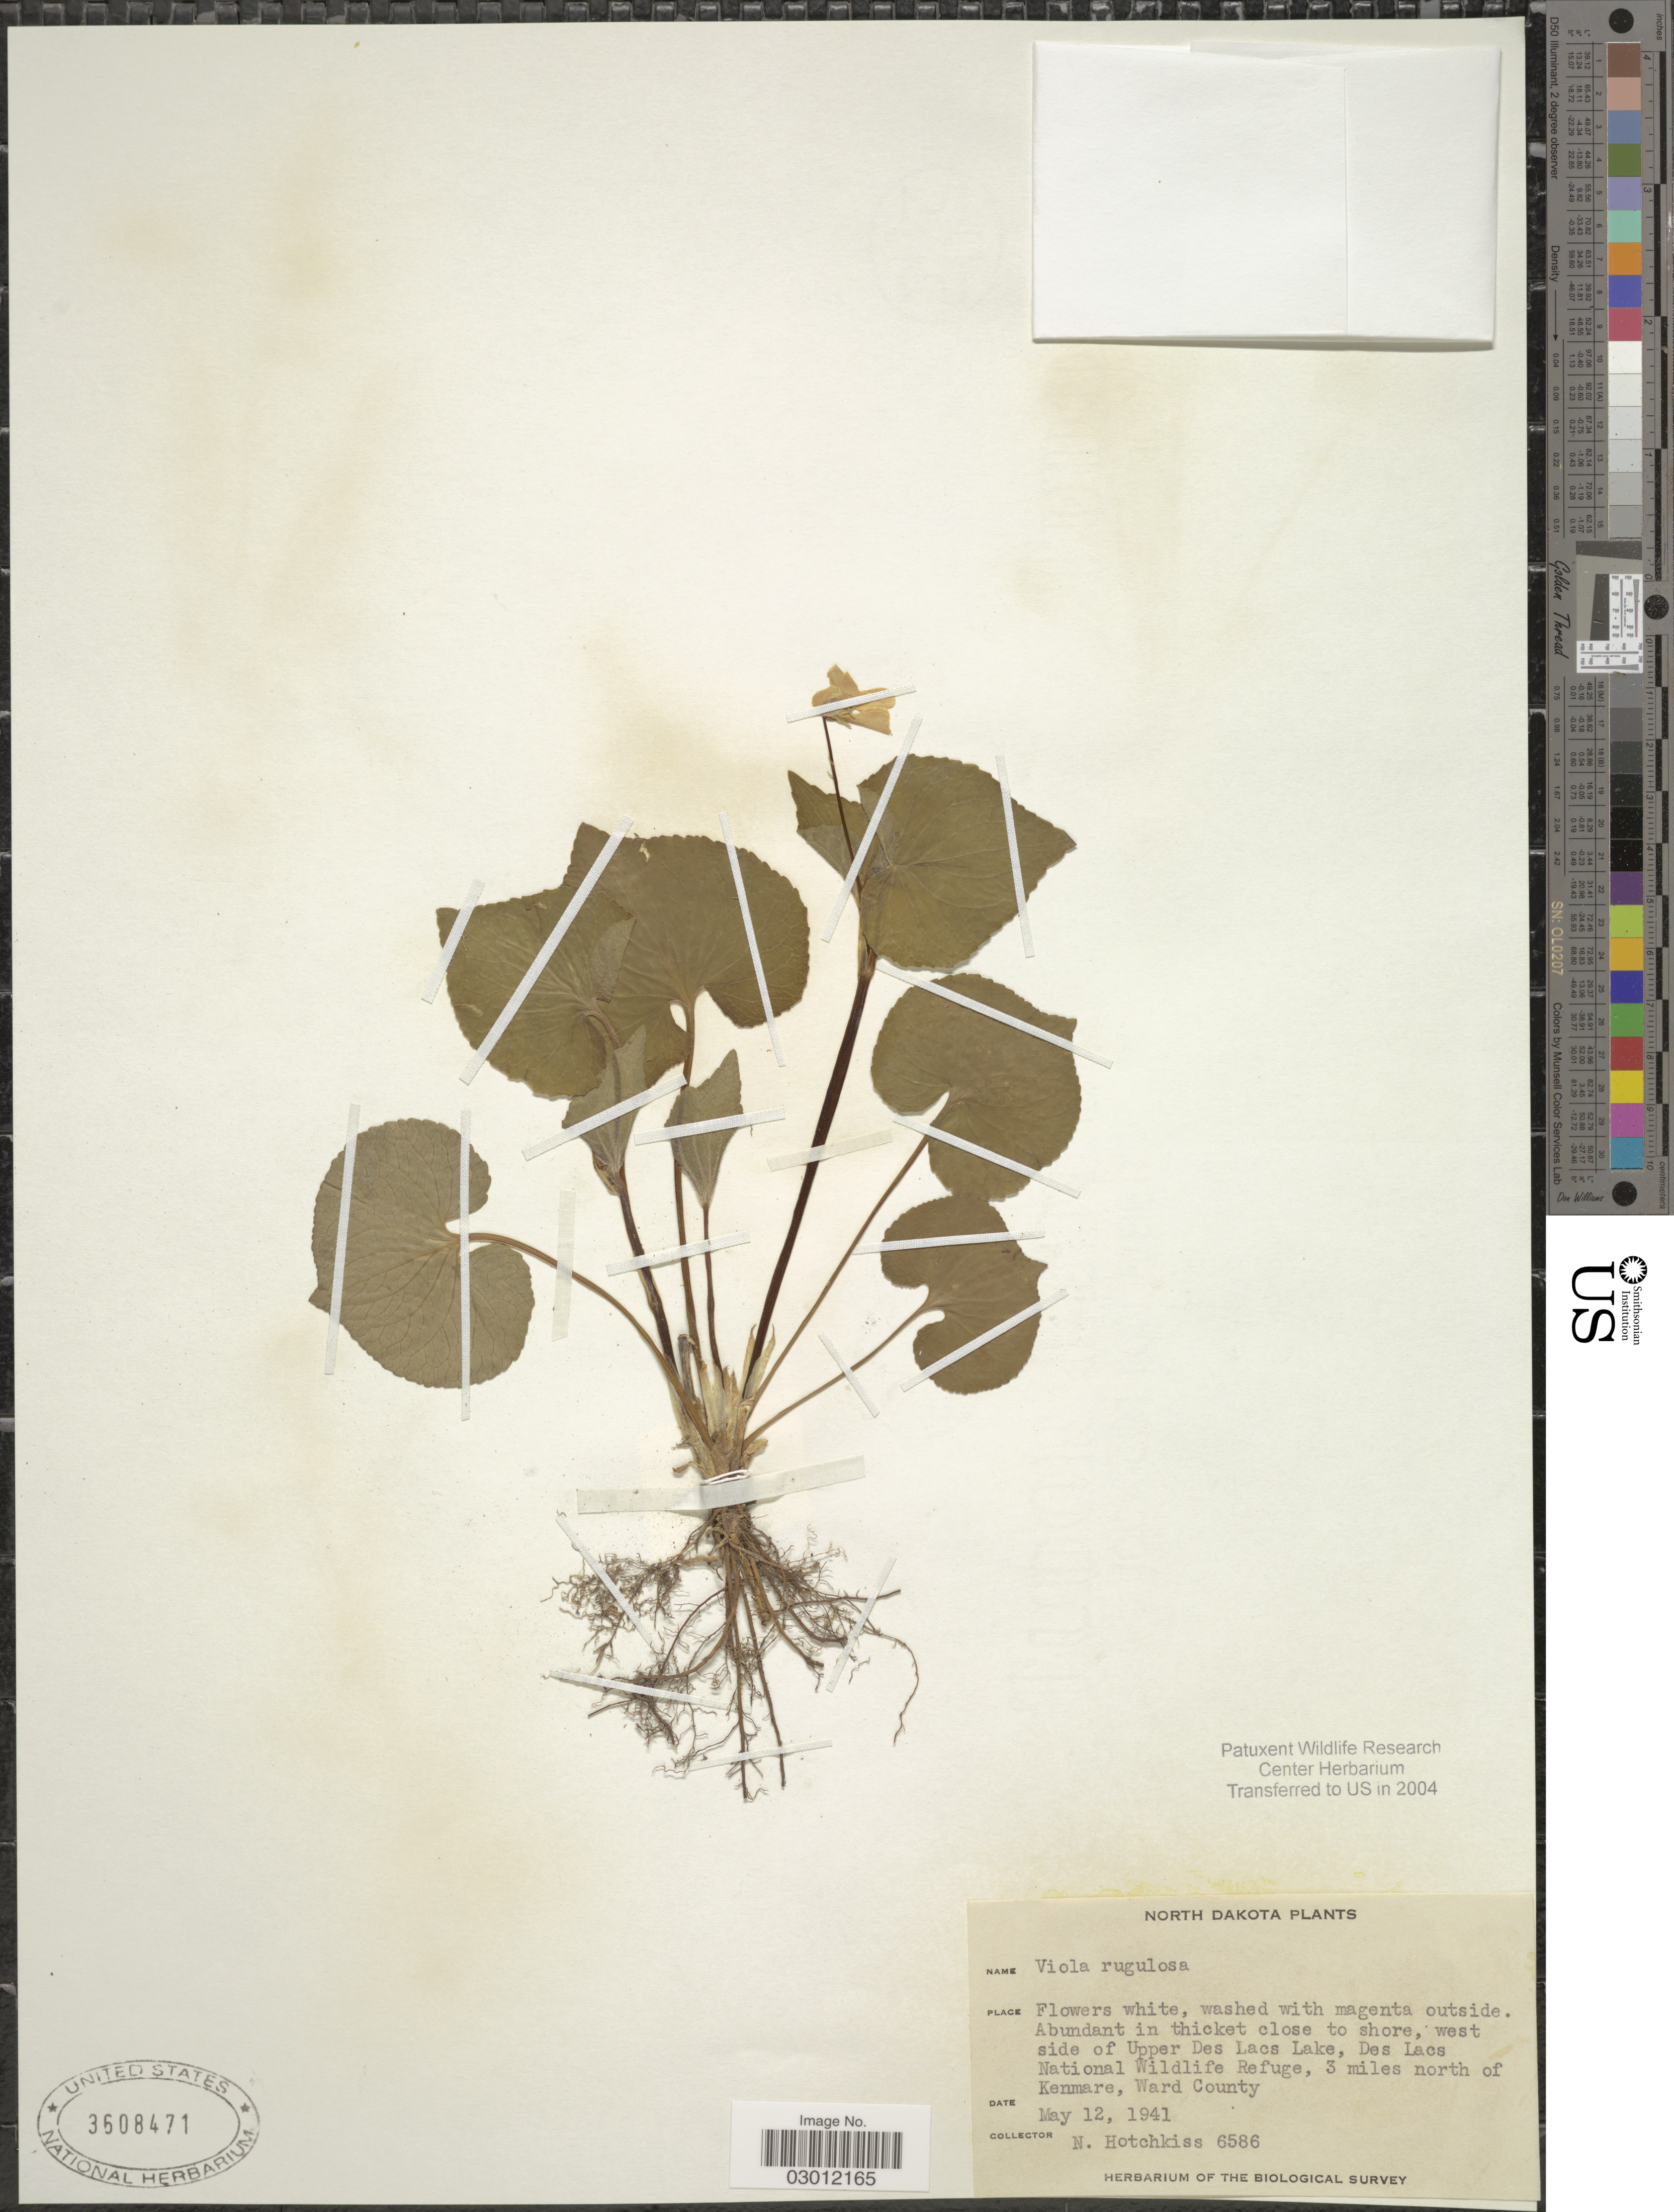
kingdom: Plantae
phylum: Tracheophyta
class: Magnoliopsida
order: Malpighiales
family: Violaceae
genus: Viola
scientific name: Viola canadensis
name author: L.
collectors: N. Hotchkiss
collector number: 6586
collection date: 1941-05-12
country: United States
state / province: North Dakota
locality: Abundant in thicket close to shore, west side of Upper Des Lacs Lake, Des Lacs National Wildlife Refuge, 3 miles north of Kenmare, Ward County.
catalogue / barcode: US 3608471